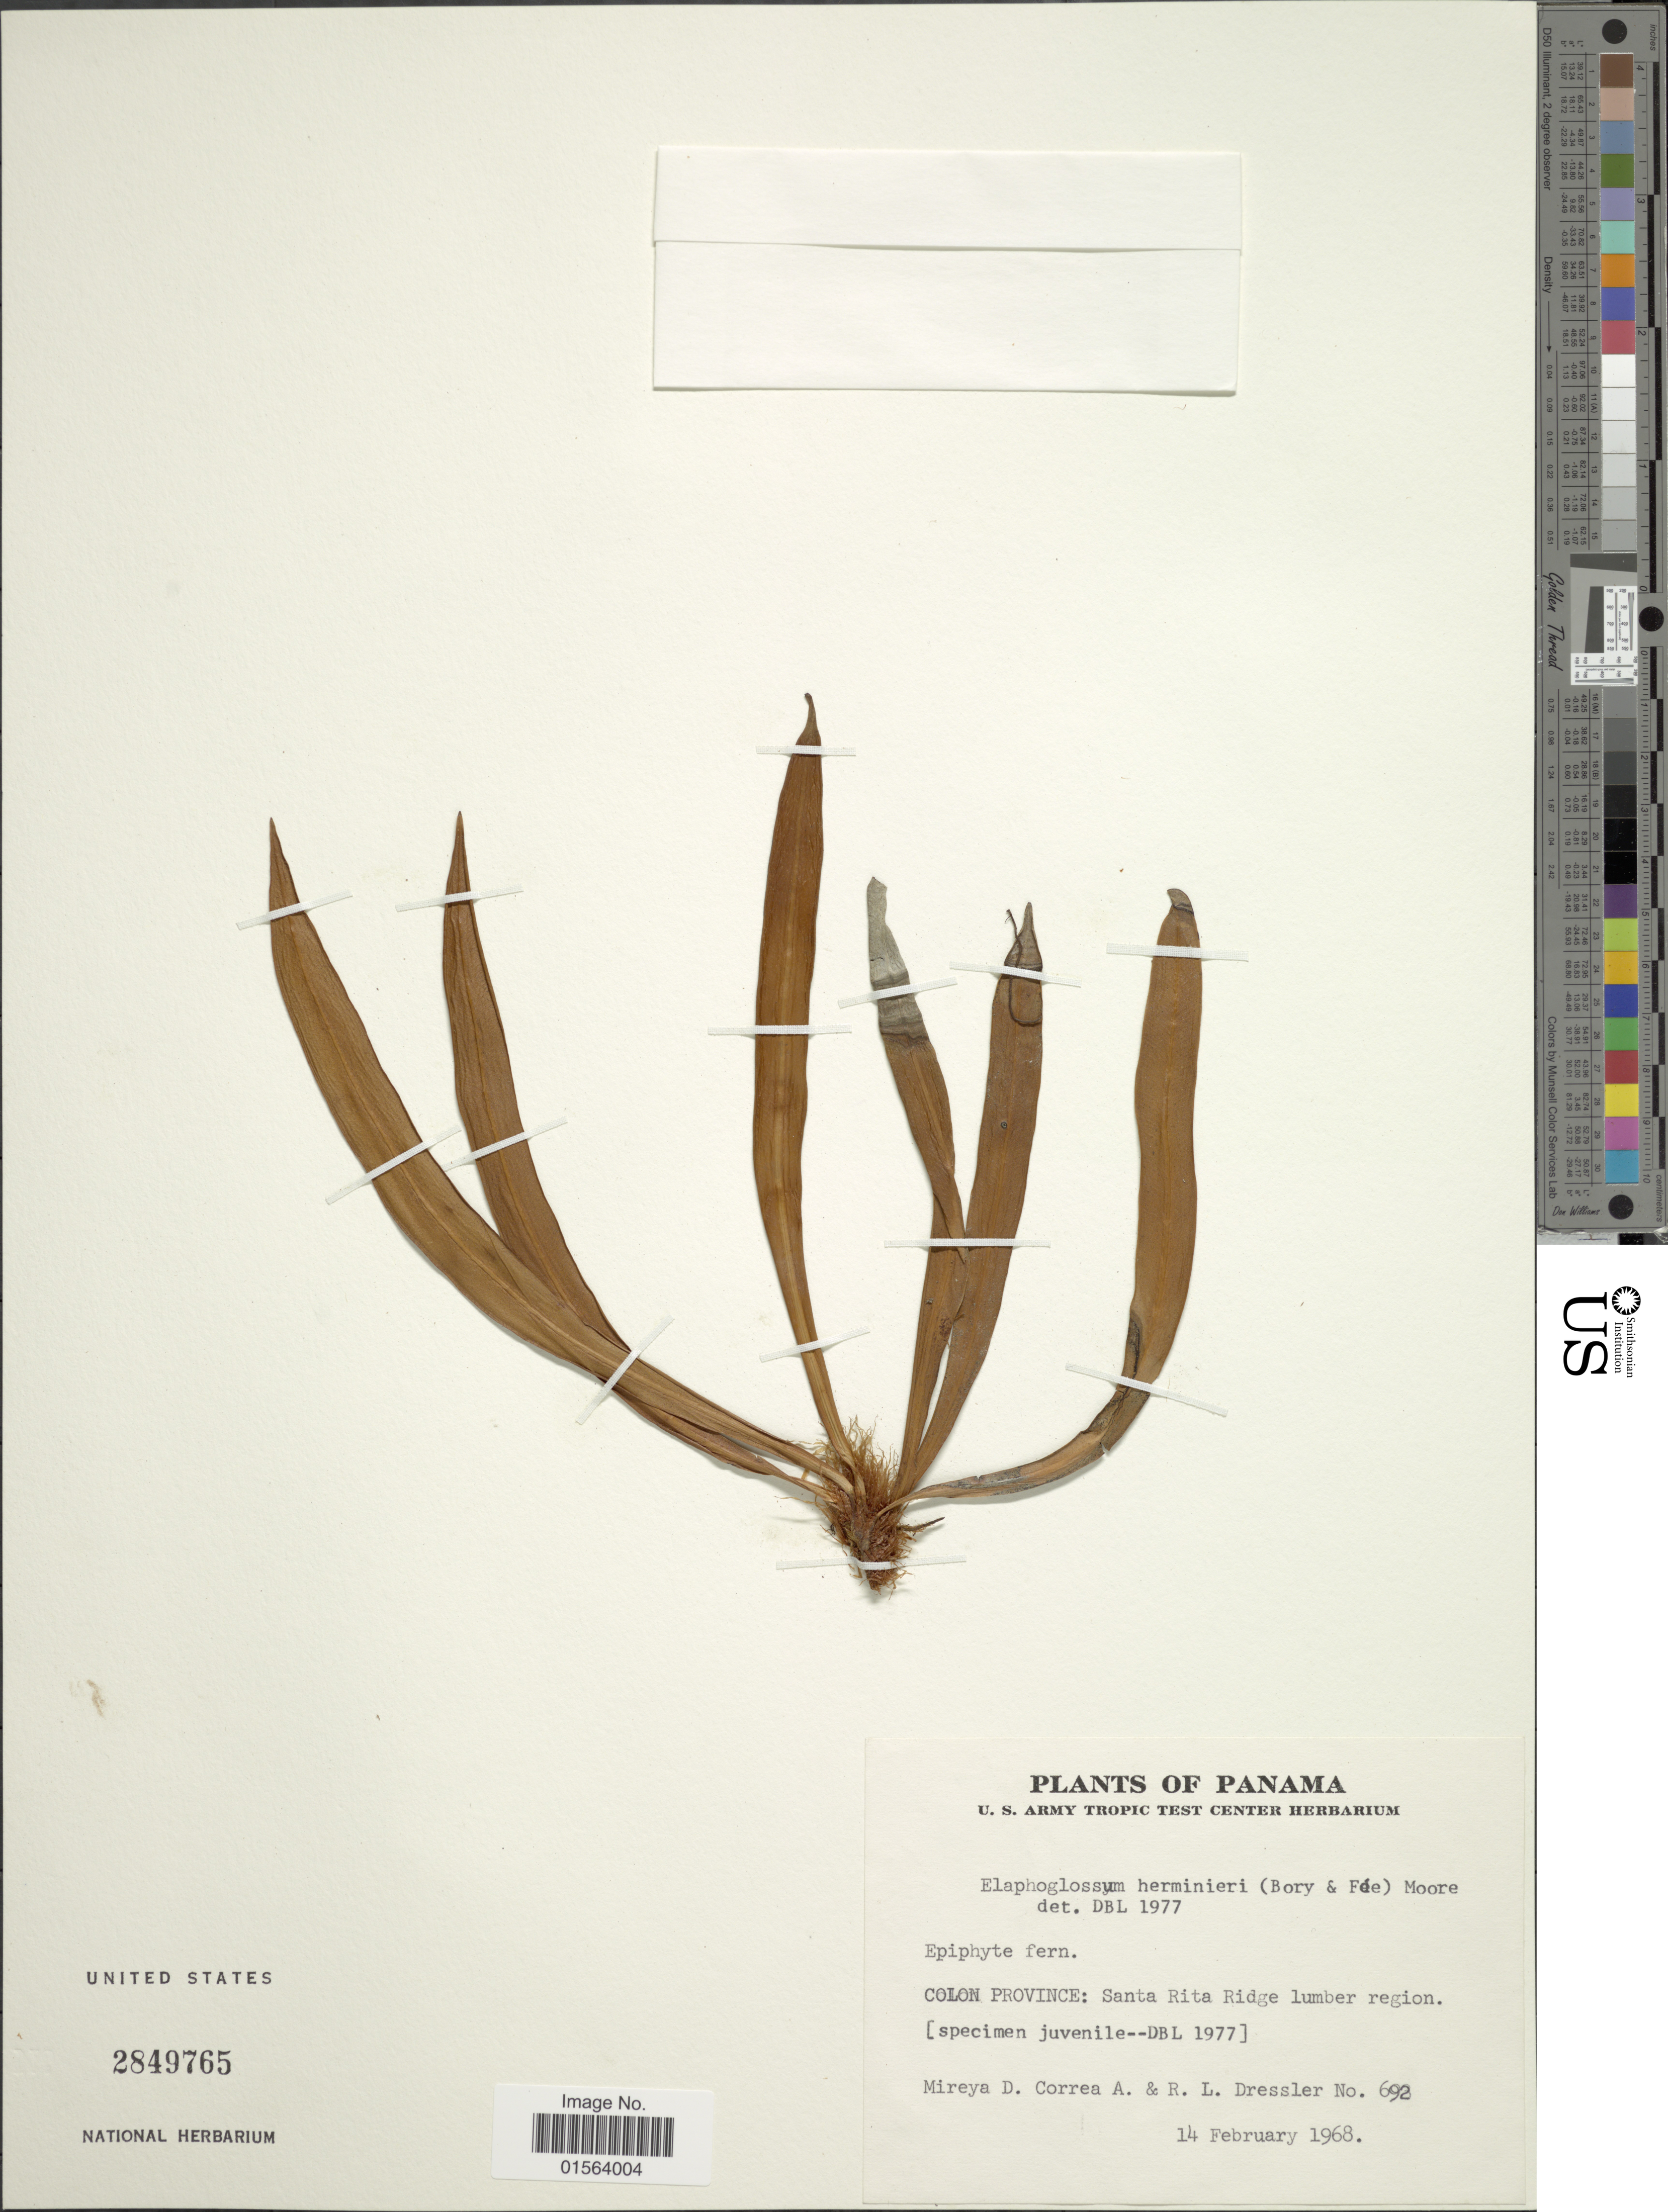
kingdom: Plantae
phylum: Tracheophyta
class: Polypodiopsida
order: Polypodiales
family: Dryopteridaceae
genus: Elaphoglossum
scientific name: Elaphoglossum herminieri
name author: (Bory & Fée) T. Moore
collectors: M. D. Corrêa-A. & R. Dressler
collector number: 692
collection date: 1968-02-14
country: Panama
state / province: Colón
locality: Colon Province: Santa Rita Ridge lumber region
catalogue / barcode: US 2849765